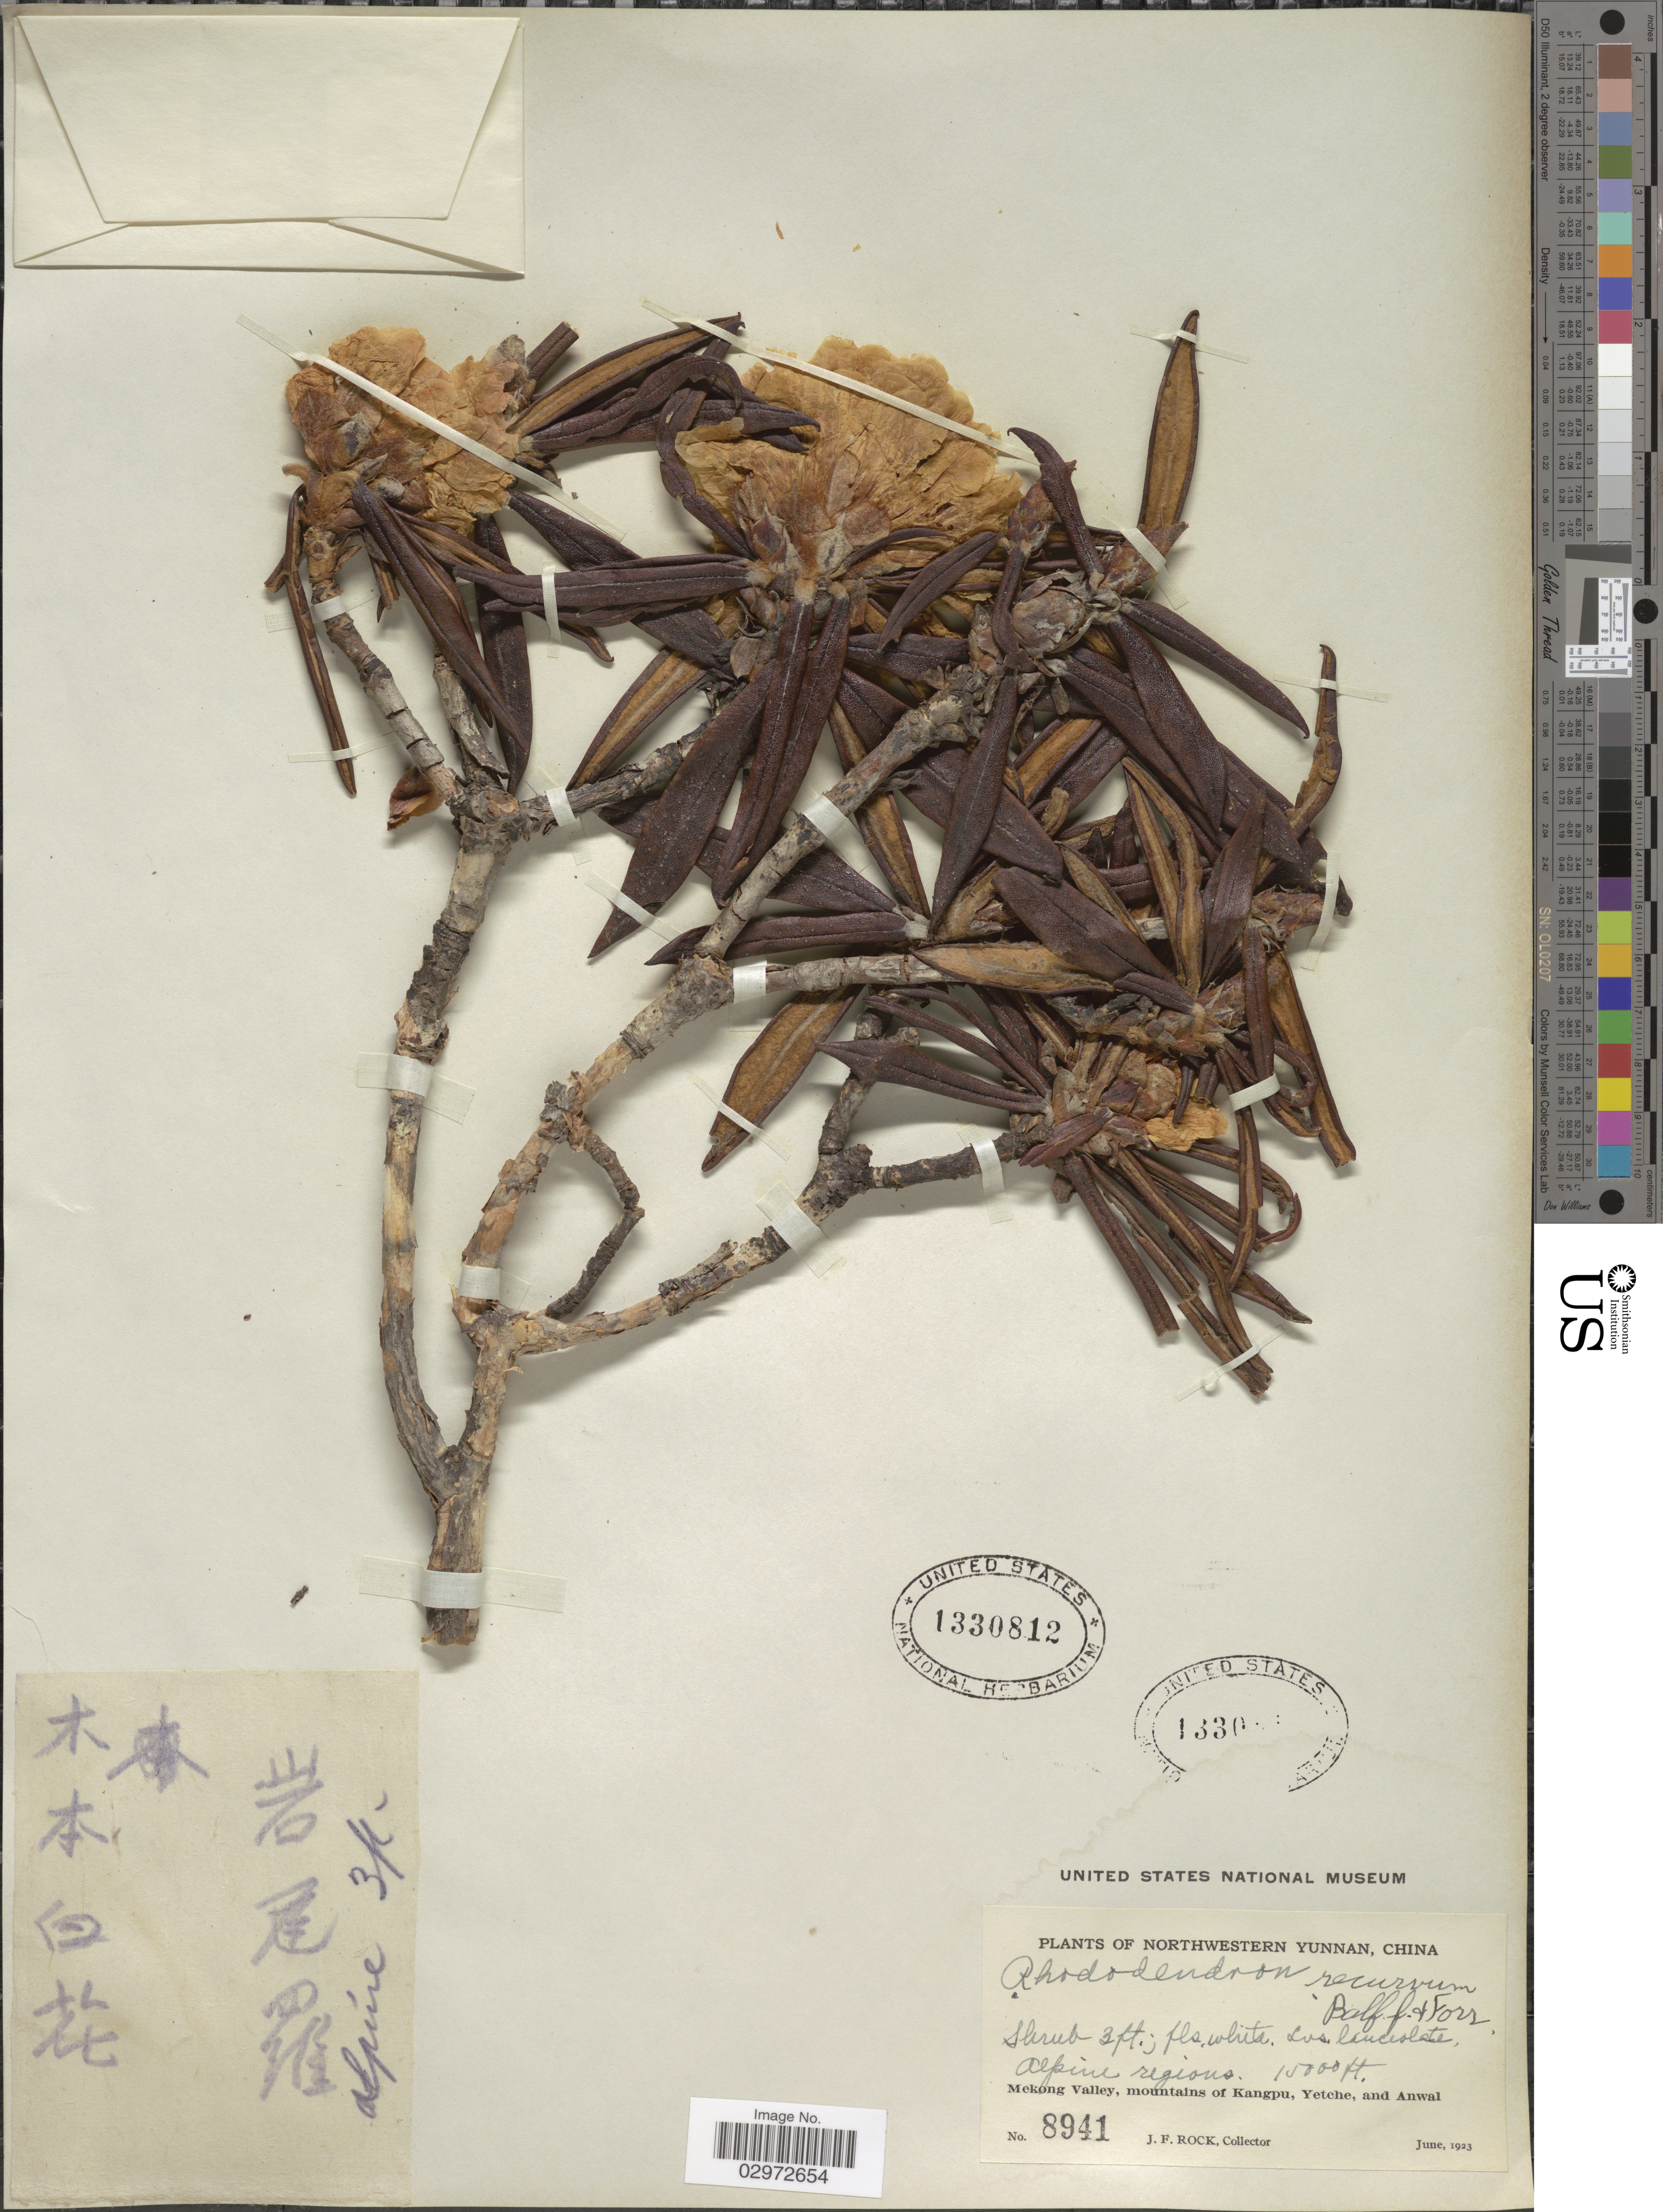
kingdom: Plantae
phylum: Tracheophyta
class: Magnoliopsida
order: Ericales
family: Ericaceae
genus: Rhododendron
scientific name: Rhododendron recurvum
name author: Balf. f. & Forrest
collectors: J. Rock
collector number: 8941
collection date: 1923-06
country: China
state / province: Yunnan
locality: Northwestern Yunnan. Mekong Valley, mountains of Kangpu, Yetche, and Anwal.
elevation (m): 4572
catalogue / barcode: US 1330812